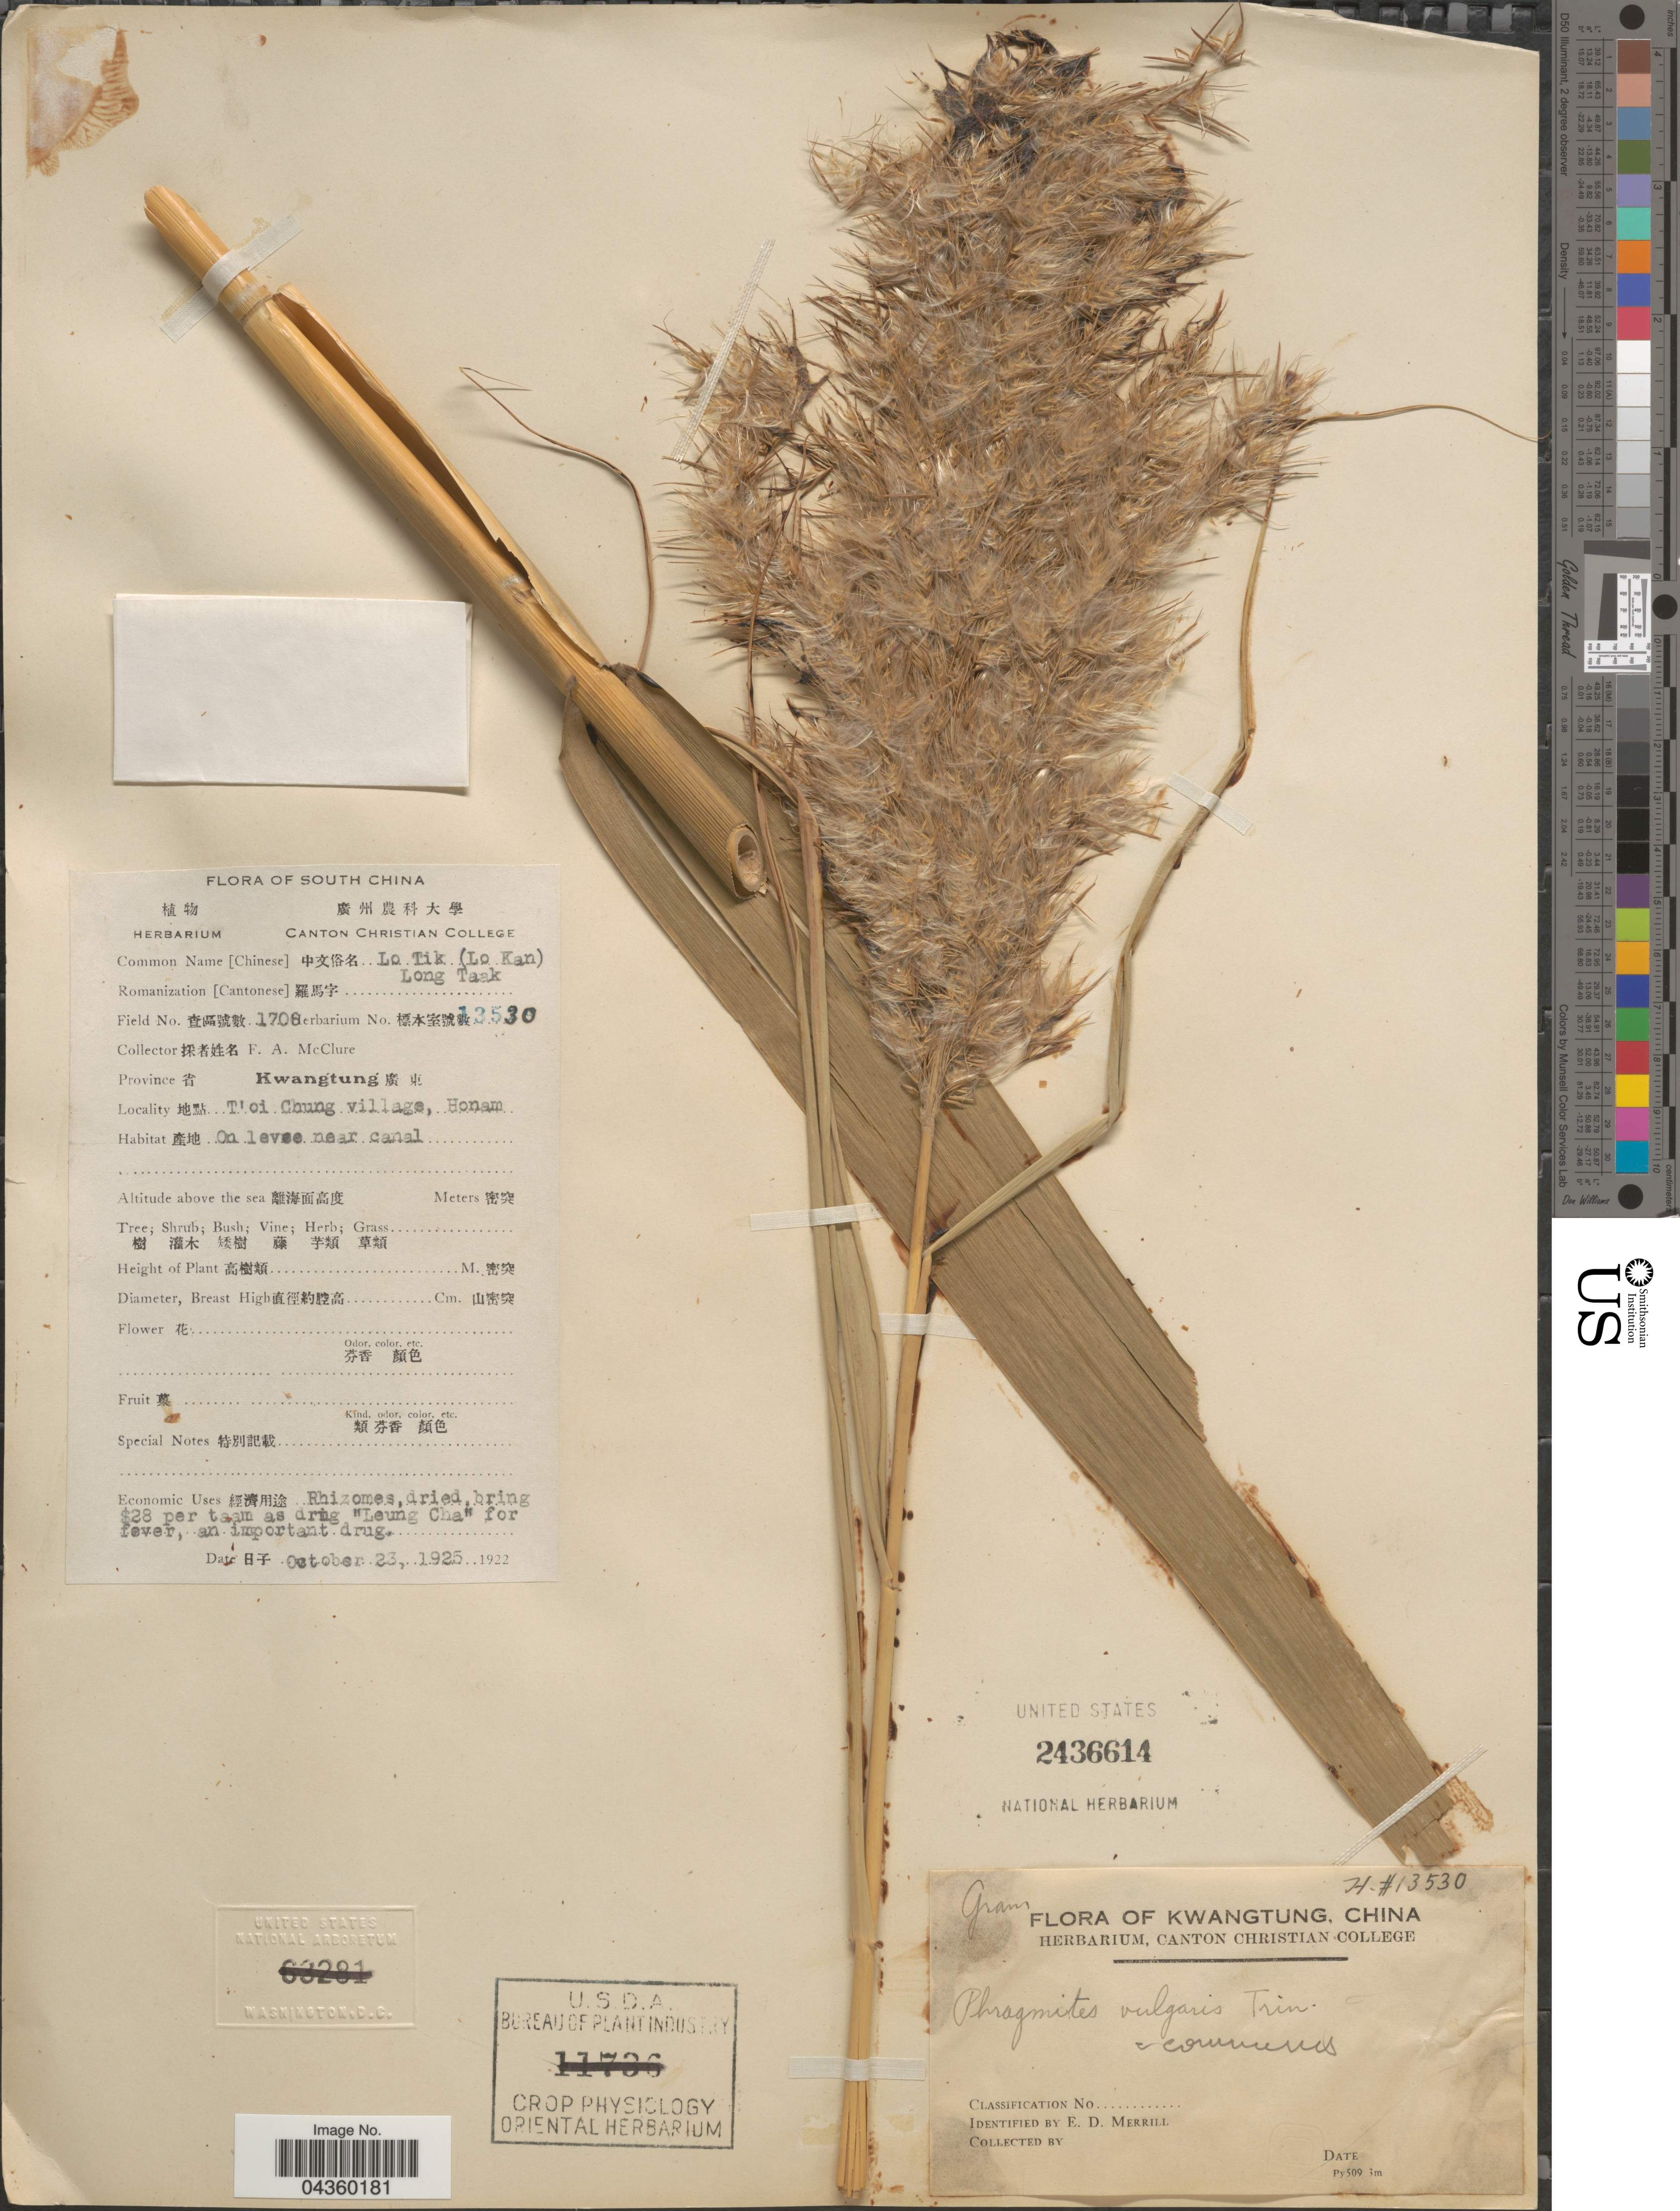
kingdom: Plantae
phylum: Tracheophyta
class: Liliopsida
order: Poales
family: Poaceae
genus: Phragmites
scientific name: Phragmites australis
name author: (Cav.) Trin. ex Steud.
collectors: F. A. McClure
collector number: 1708/13530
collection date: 1925-10-23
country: China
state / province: Guangdong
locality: Kwangtung. T'oi Chung village, Honam.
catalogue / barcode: US 2436614